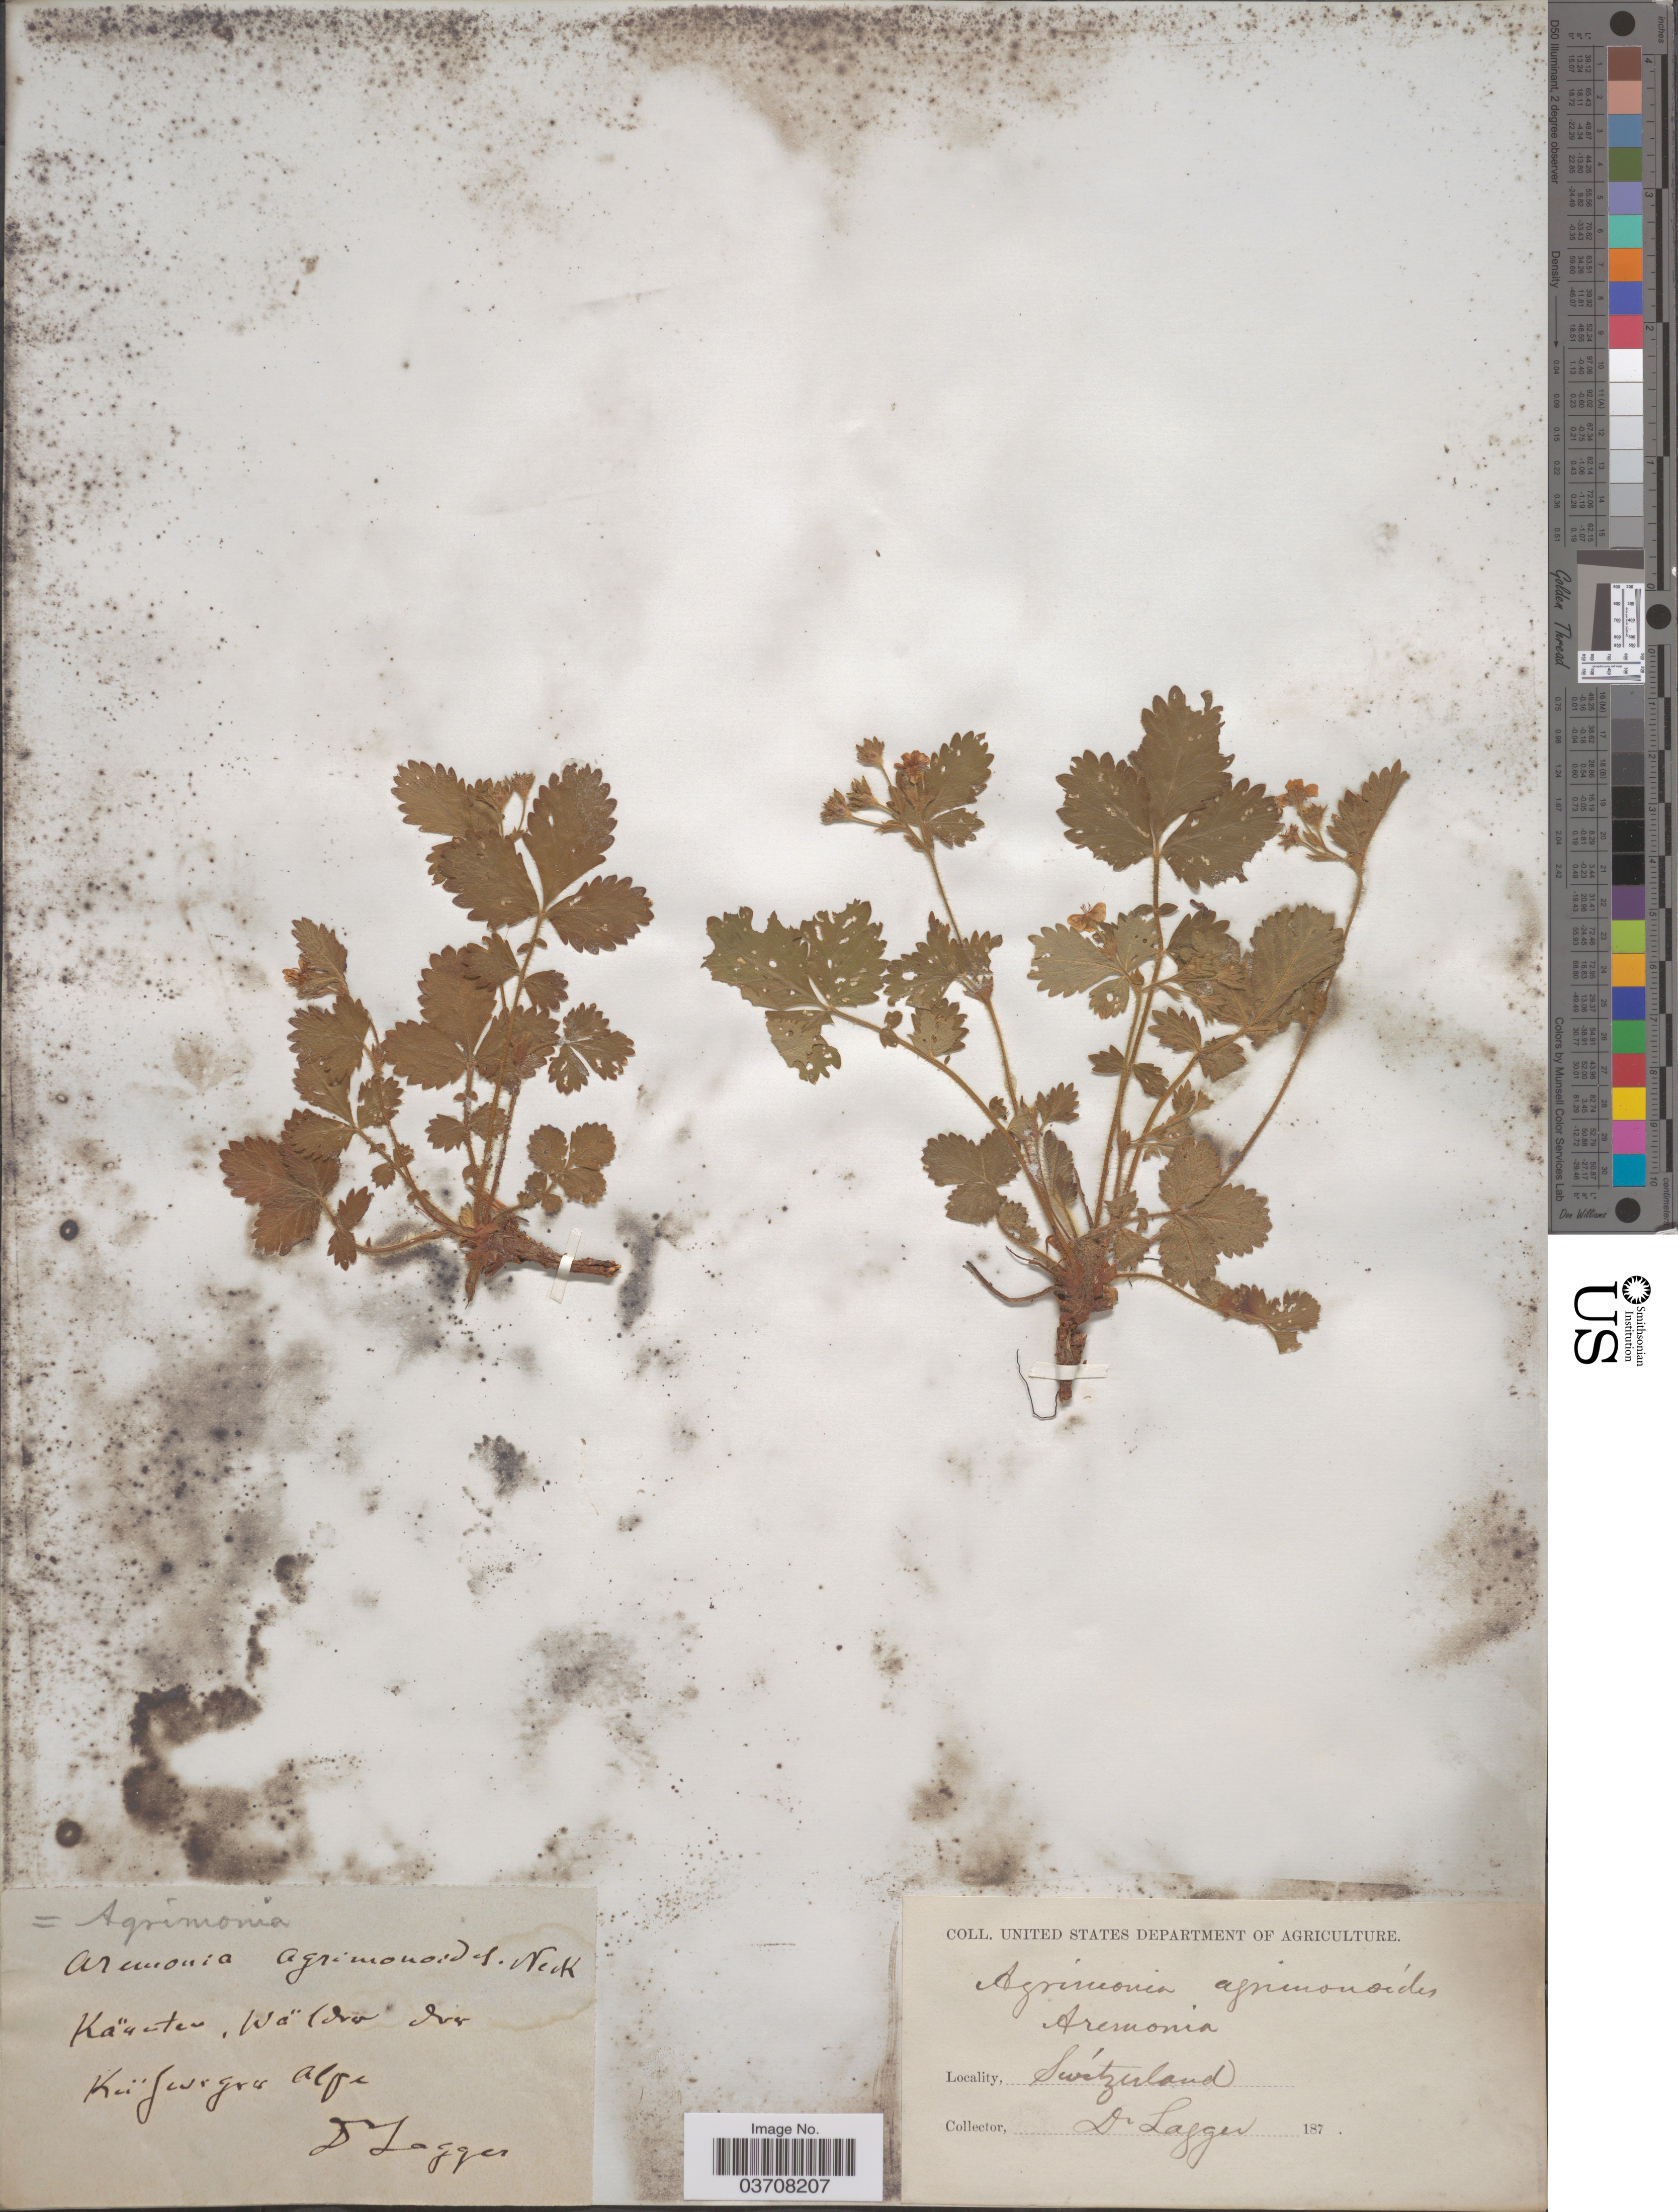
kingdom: Plantae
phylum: Tracheophyta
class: Magnoliopsida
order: Rosales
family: Rosaceae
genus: Aremonia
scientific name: Aremonia agrimonoides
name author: (L.) DC.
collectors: F. J. Lagger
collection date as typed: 187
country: Switzerland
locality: Ka'uiten, Wá'tcho dvio. Kei'fewegns alpe. [interpreted] [unsure placement]